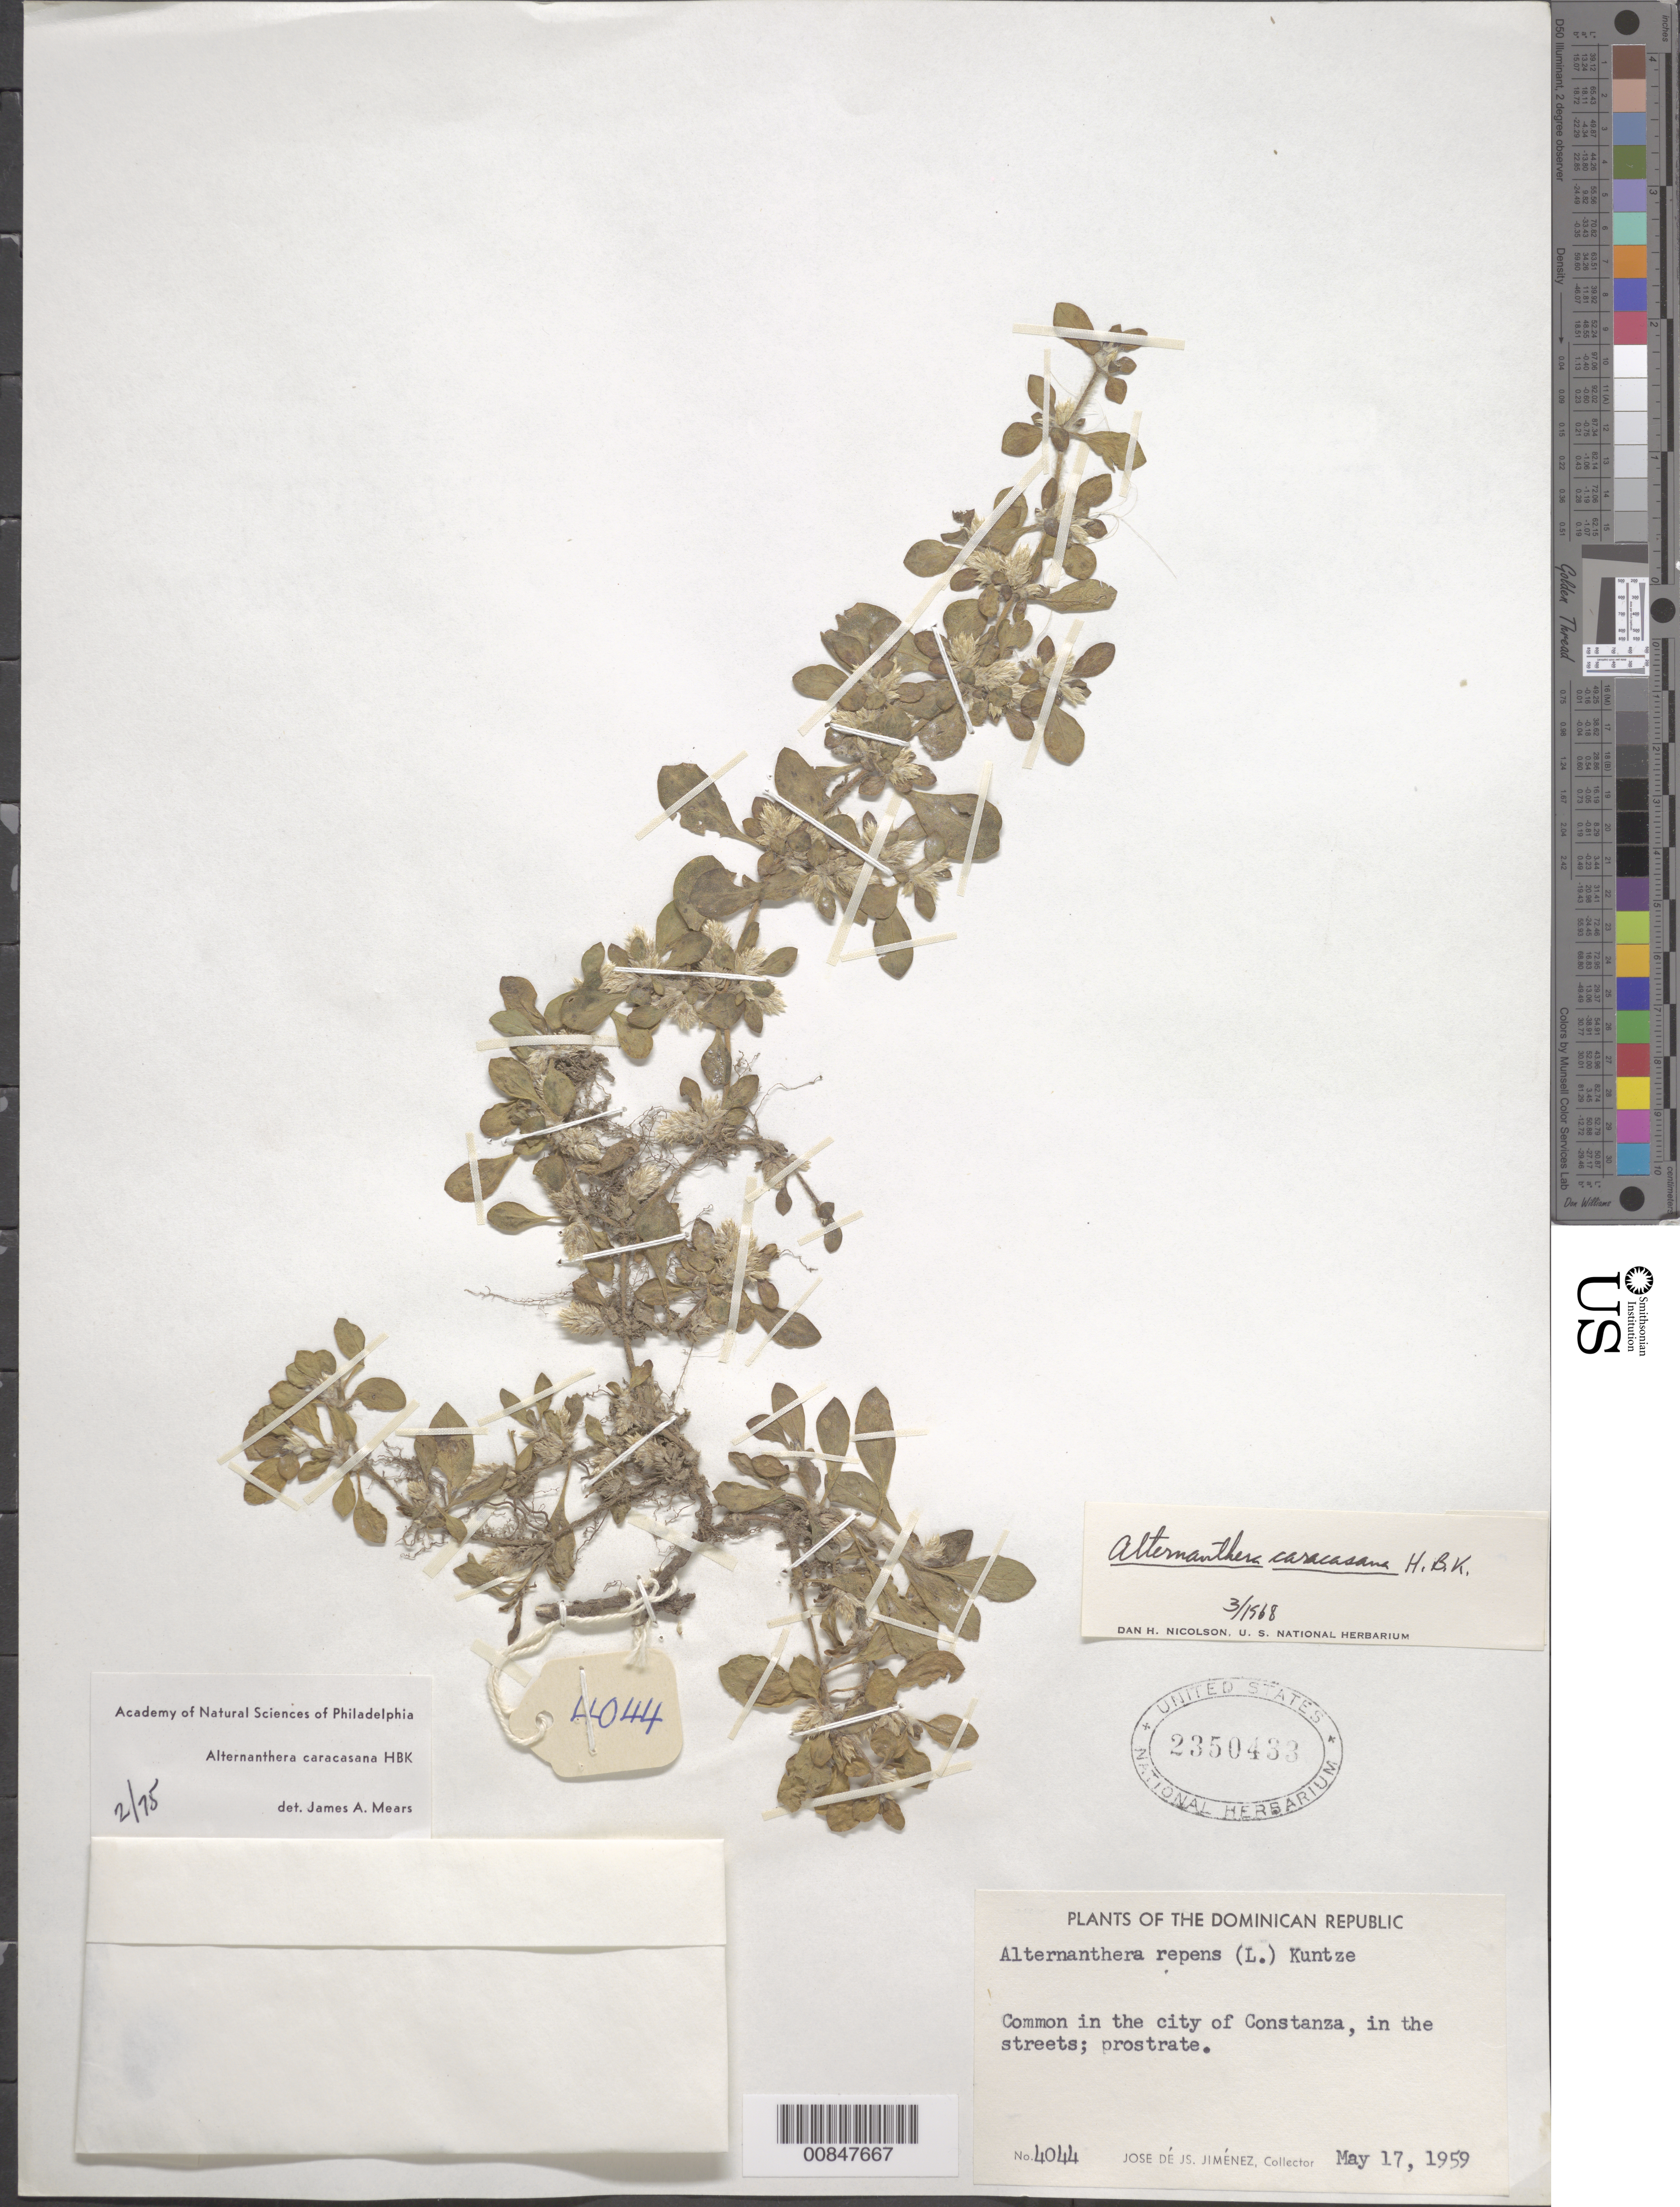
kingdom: Plantae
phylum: Tracheophyta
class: Magnoliopsida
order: Caryophyllales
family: Amaranthaceae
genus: Alternanthera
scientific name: Alternanthera caracasana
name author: Kunth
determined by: Mears, J. A., (PH), Academy of Natural Sciences of Philadelphia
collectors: J. J. Jiménez Almonte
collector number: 4044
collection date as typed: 17 May 1959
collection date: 1959-05-17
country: Dominican Republic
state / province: La Vega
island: Hispaniola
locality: Constanza.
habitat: In the streets.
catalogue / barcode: US 2350433